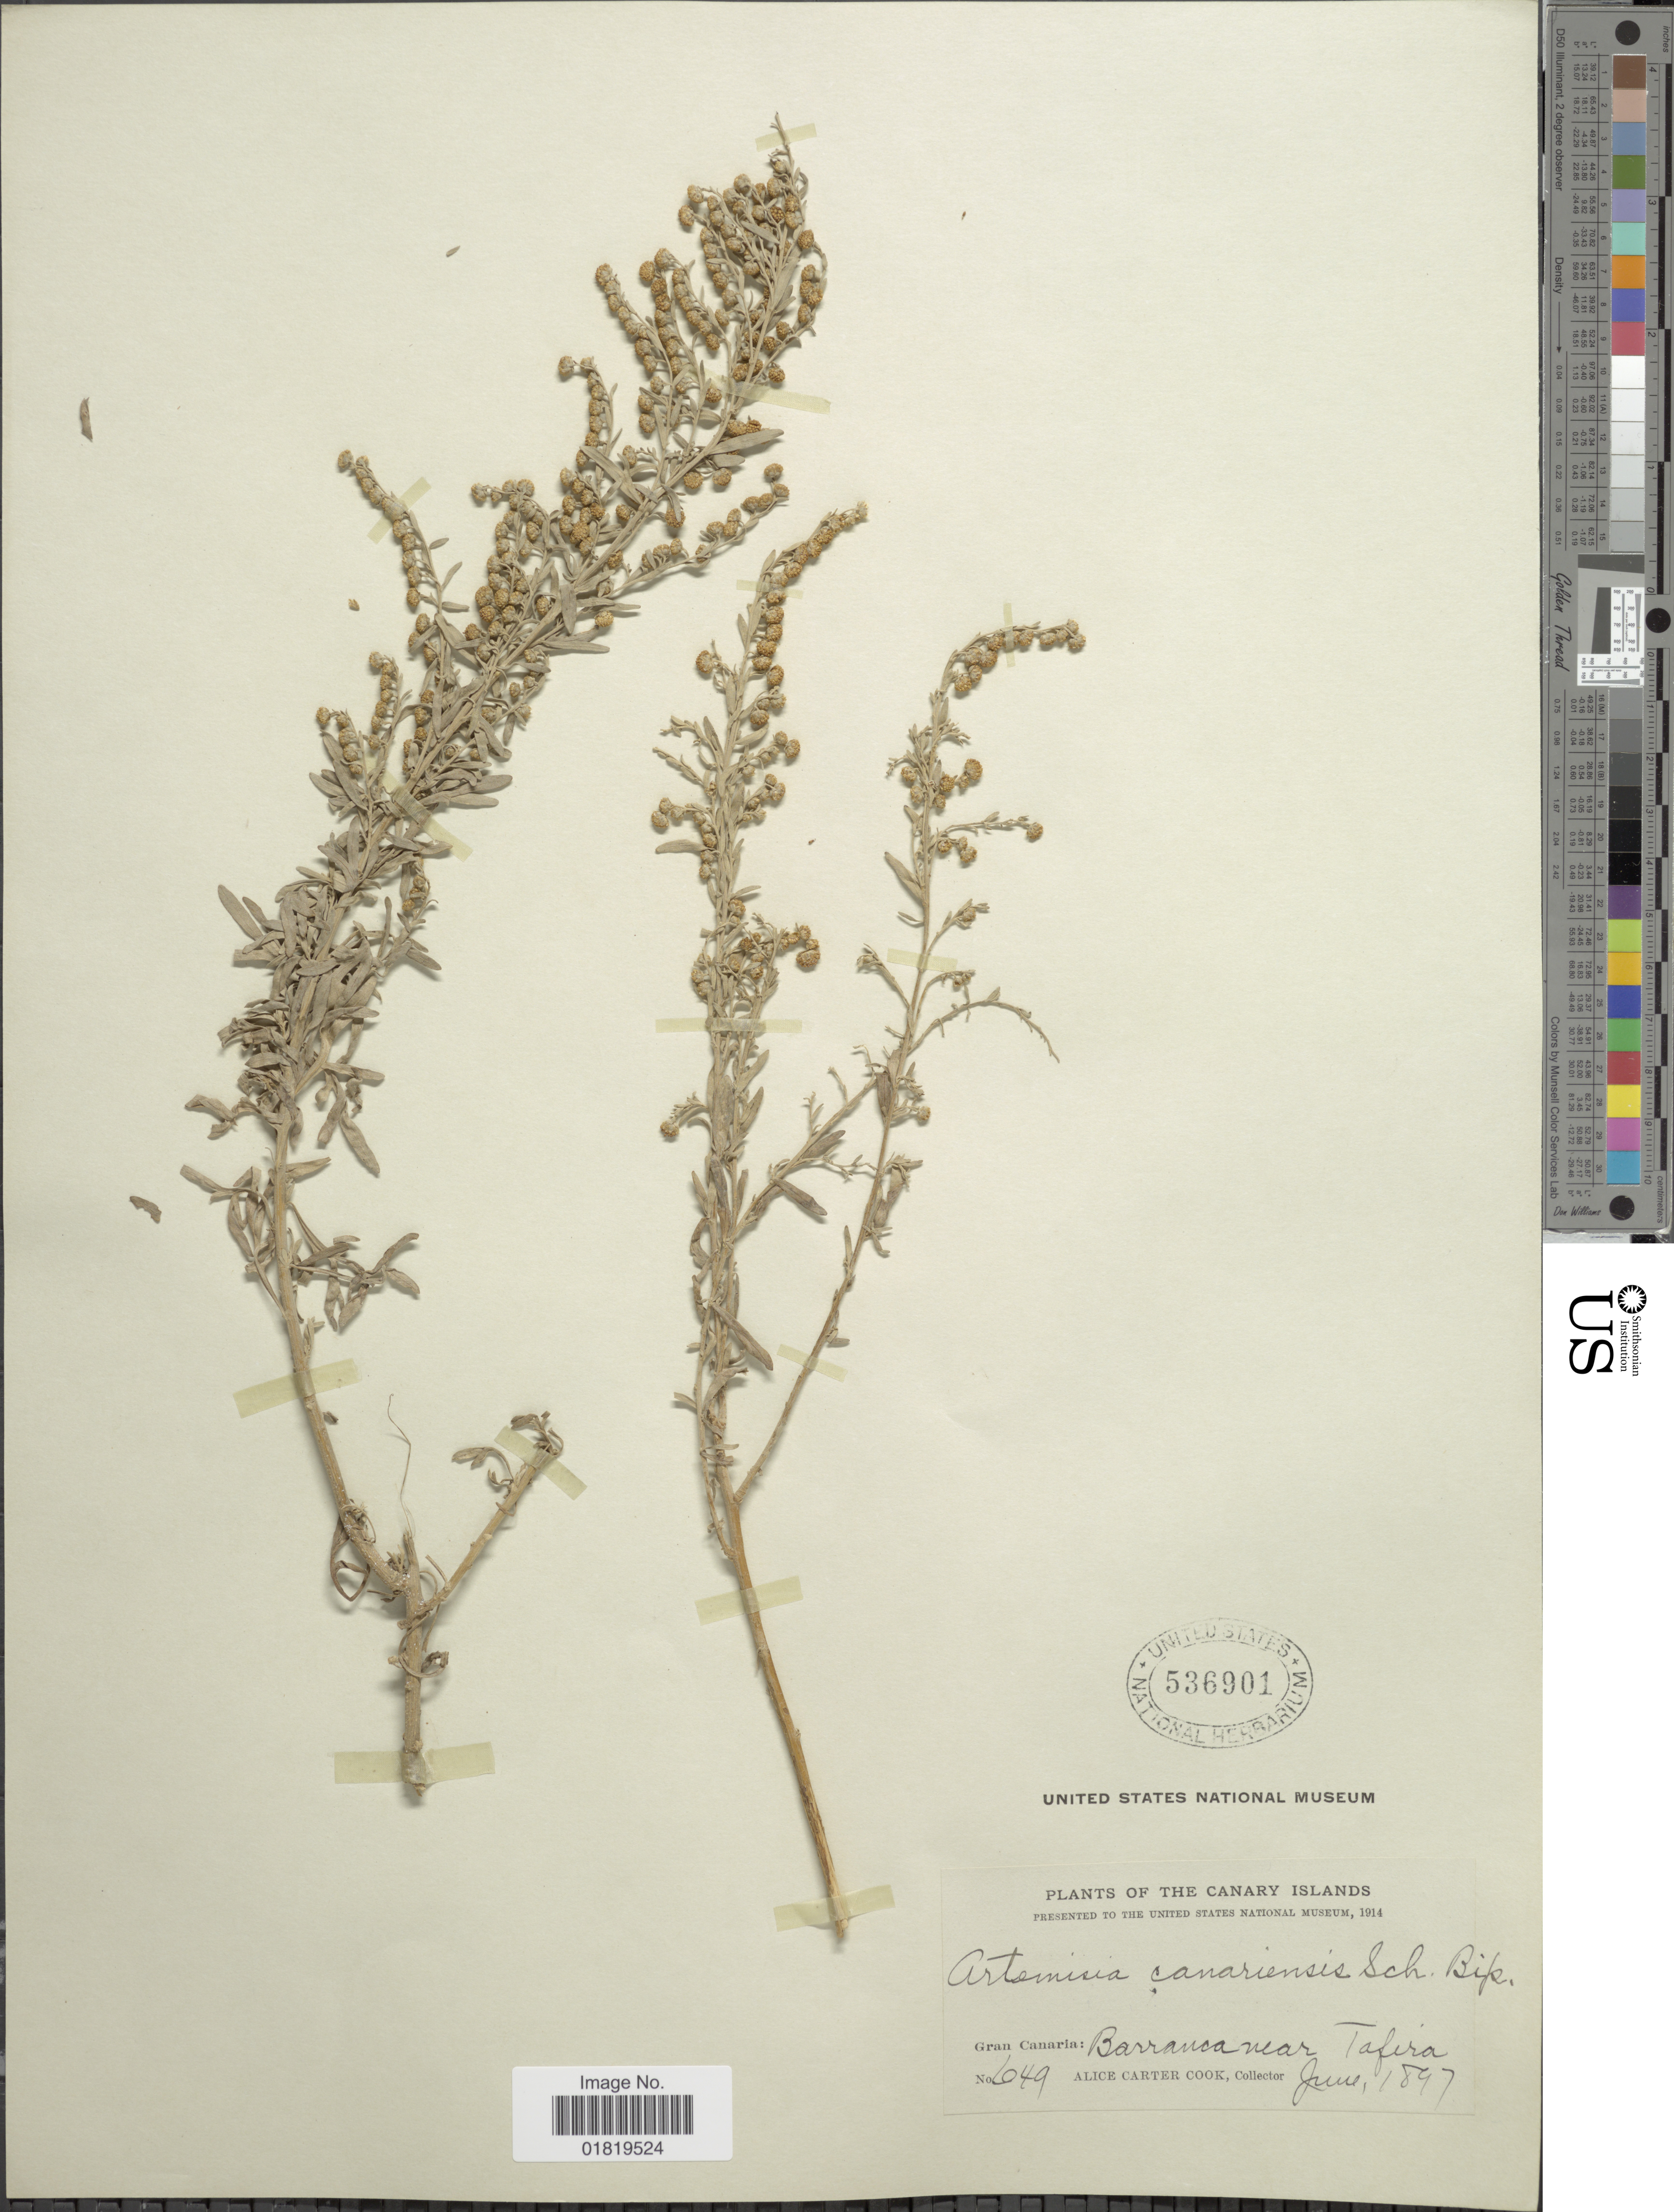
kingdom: Plantae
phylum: Tracheophyta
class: Magnoliopsida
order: Asterales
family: Asteraceae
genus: Artemisia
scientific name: Artemisia canariensis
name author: Less.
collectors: Alice C. Cook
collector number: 649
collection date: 1897-06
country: Spain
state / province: Canarias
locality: The Canary Islands, Gran Canaria: Barranca near Tafira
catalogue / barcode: US 536901